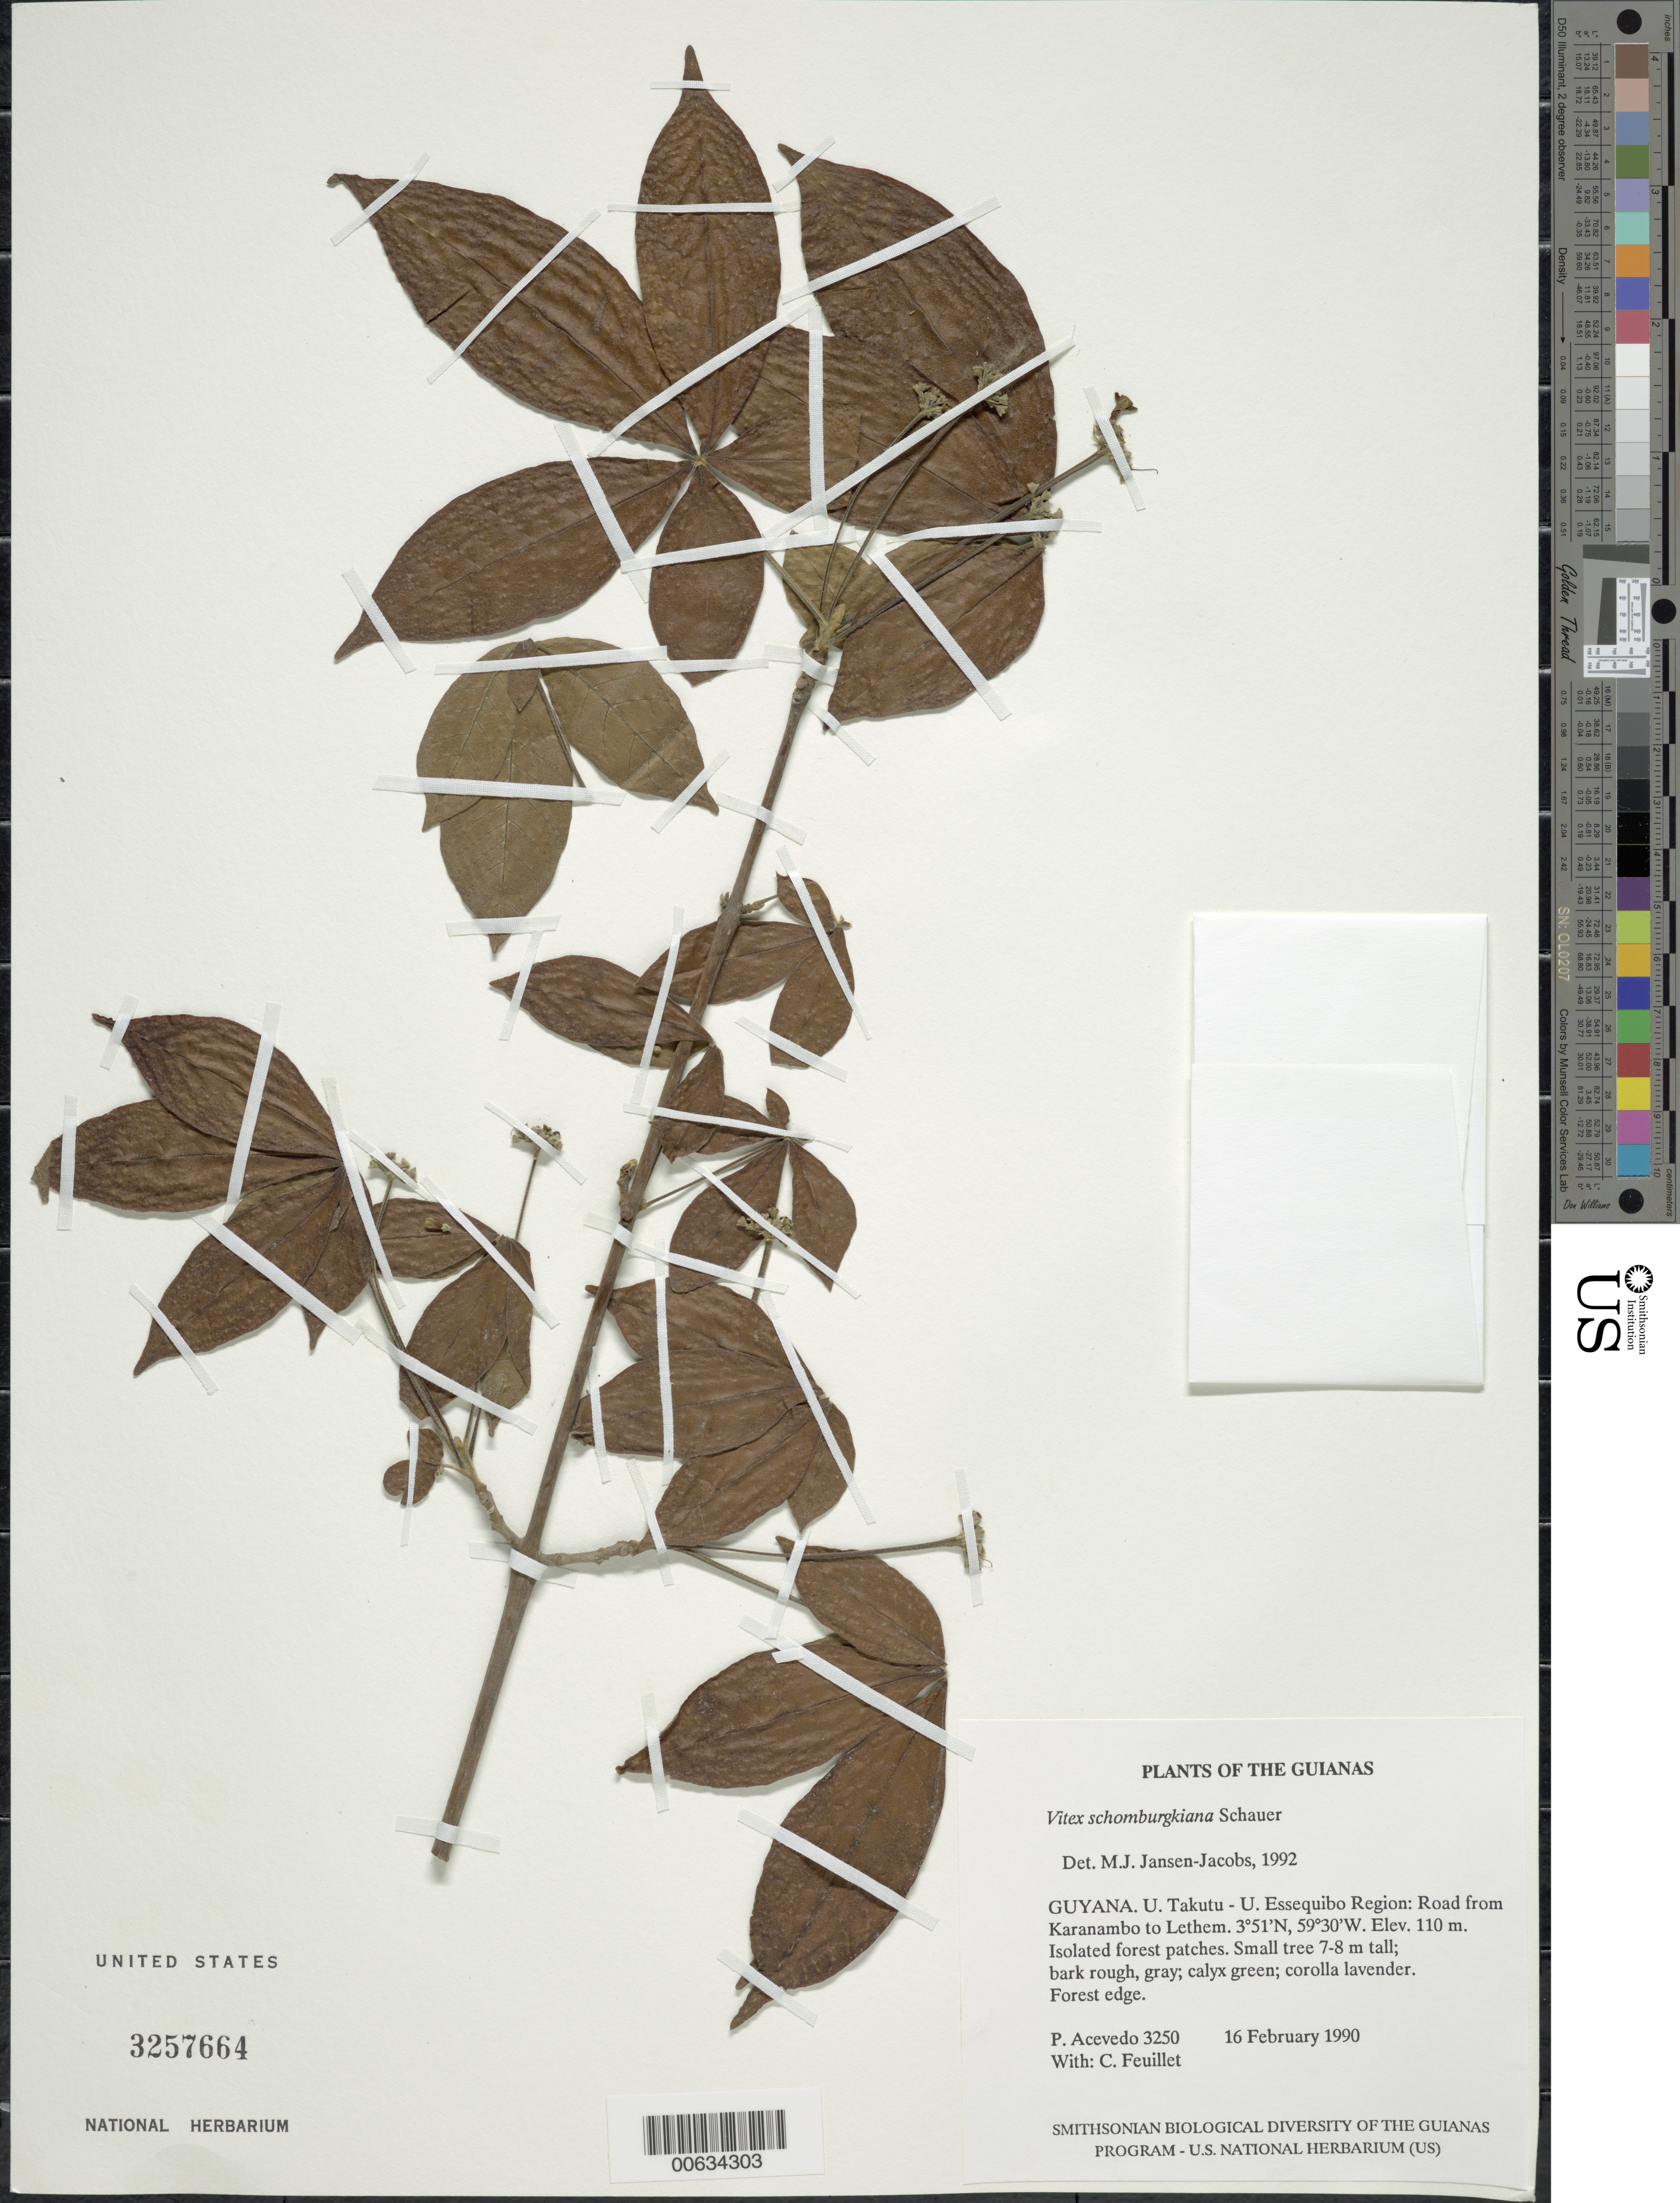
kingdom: Plantae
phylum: Tracheophyta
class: Magnoliopsida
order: Lamiales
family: Lamiaceae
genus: Vitex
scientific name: Vitex schomburgkiana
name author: Schauer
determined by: Jansen-Jacobs, M. J., (U), Nationaal Herbarium Nederland, Utrecht University branch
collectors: P. Acevedo-Rodr. & C. Feuillet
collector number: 3250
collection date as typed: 16 Feb 1990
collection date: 1990-02-16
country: Guyana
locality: U. Takutu - U. Essequibo. Road from Karanambo to Lethem.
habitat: Isolated forest patches.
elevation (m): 110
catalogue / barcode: US 3257664